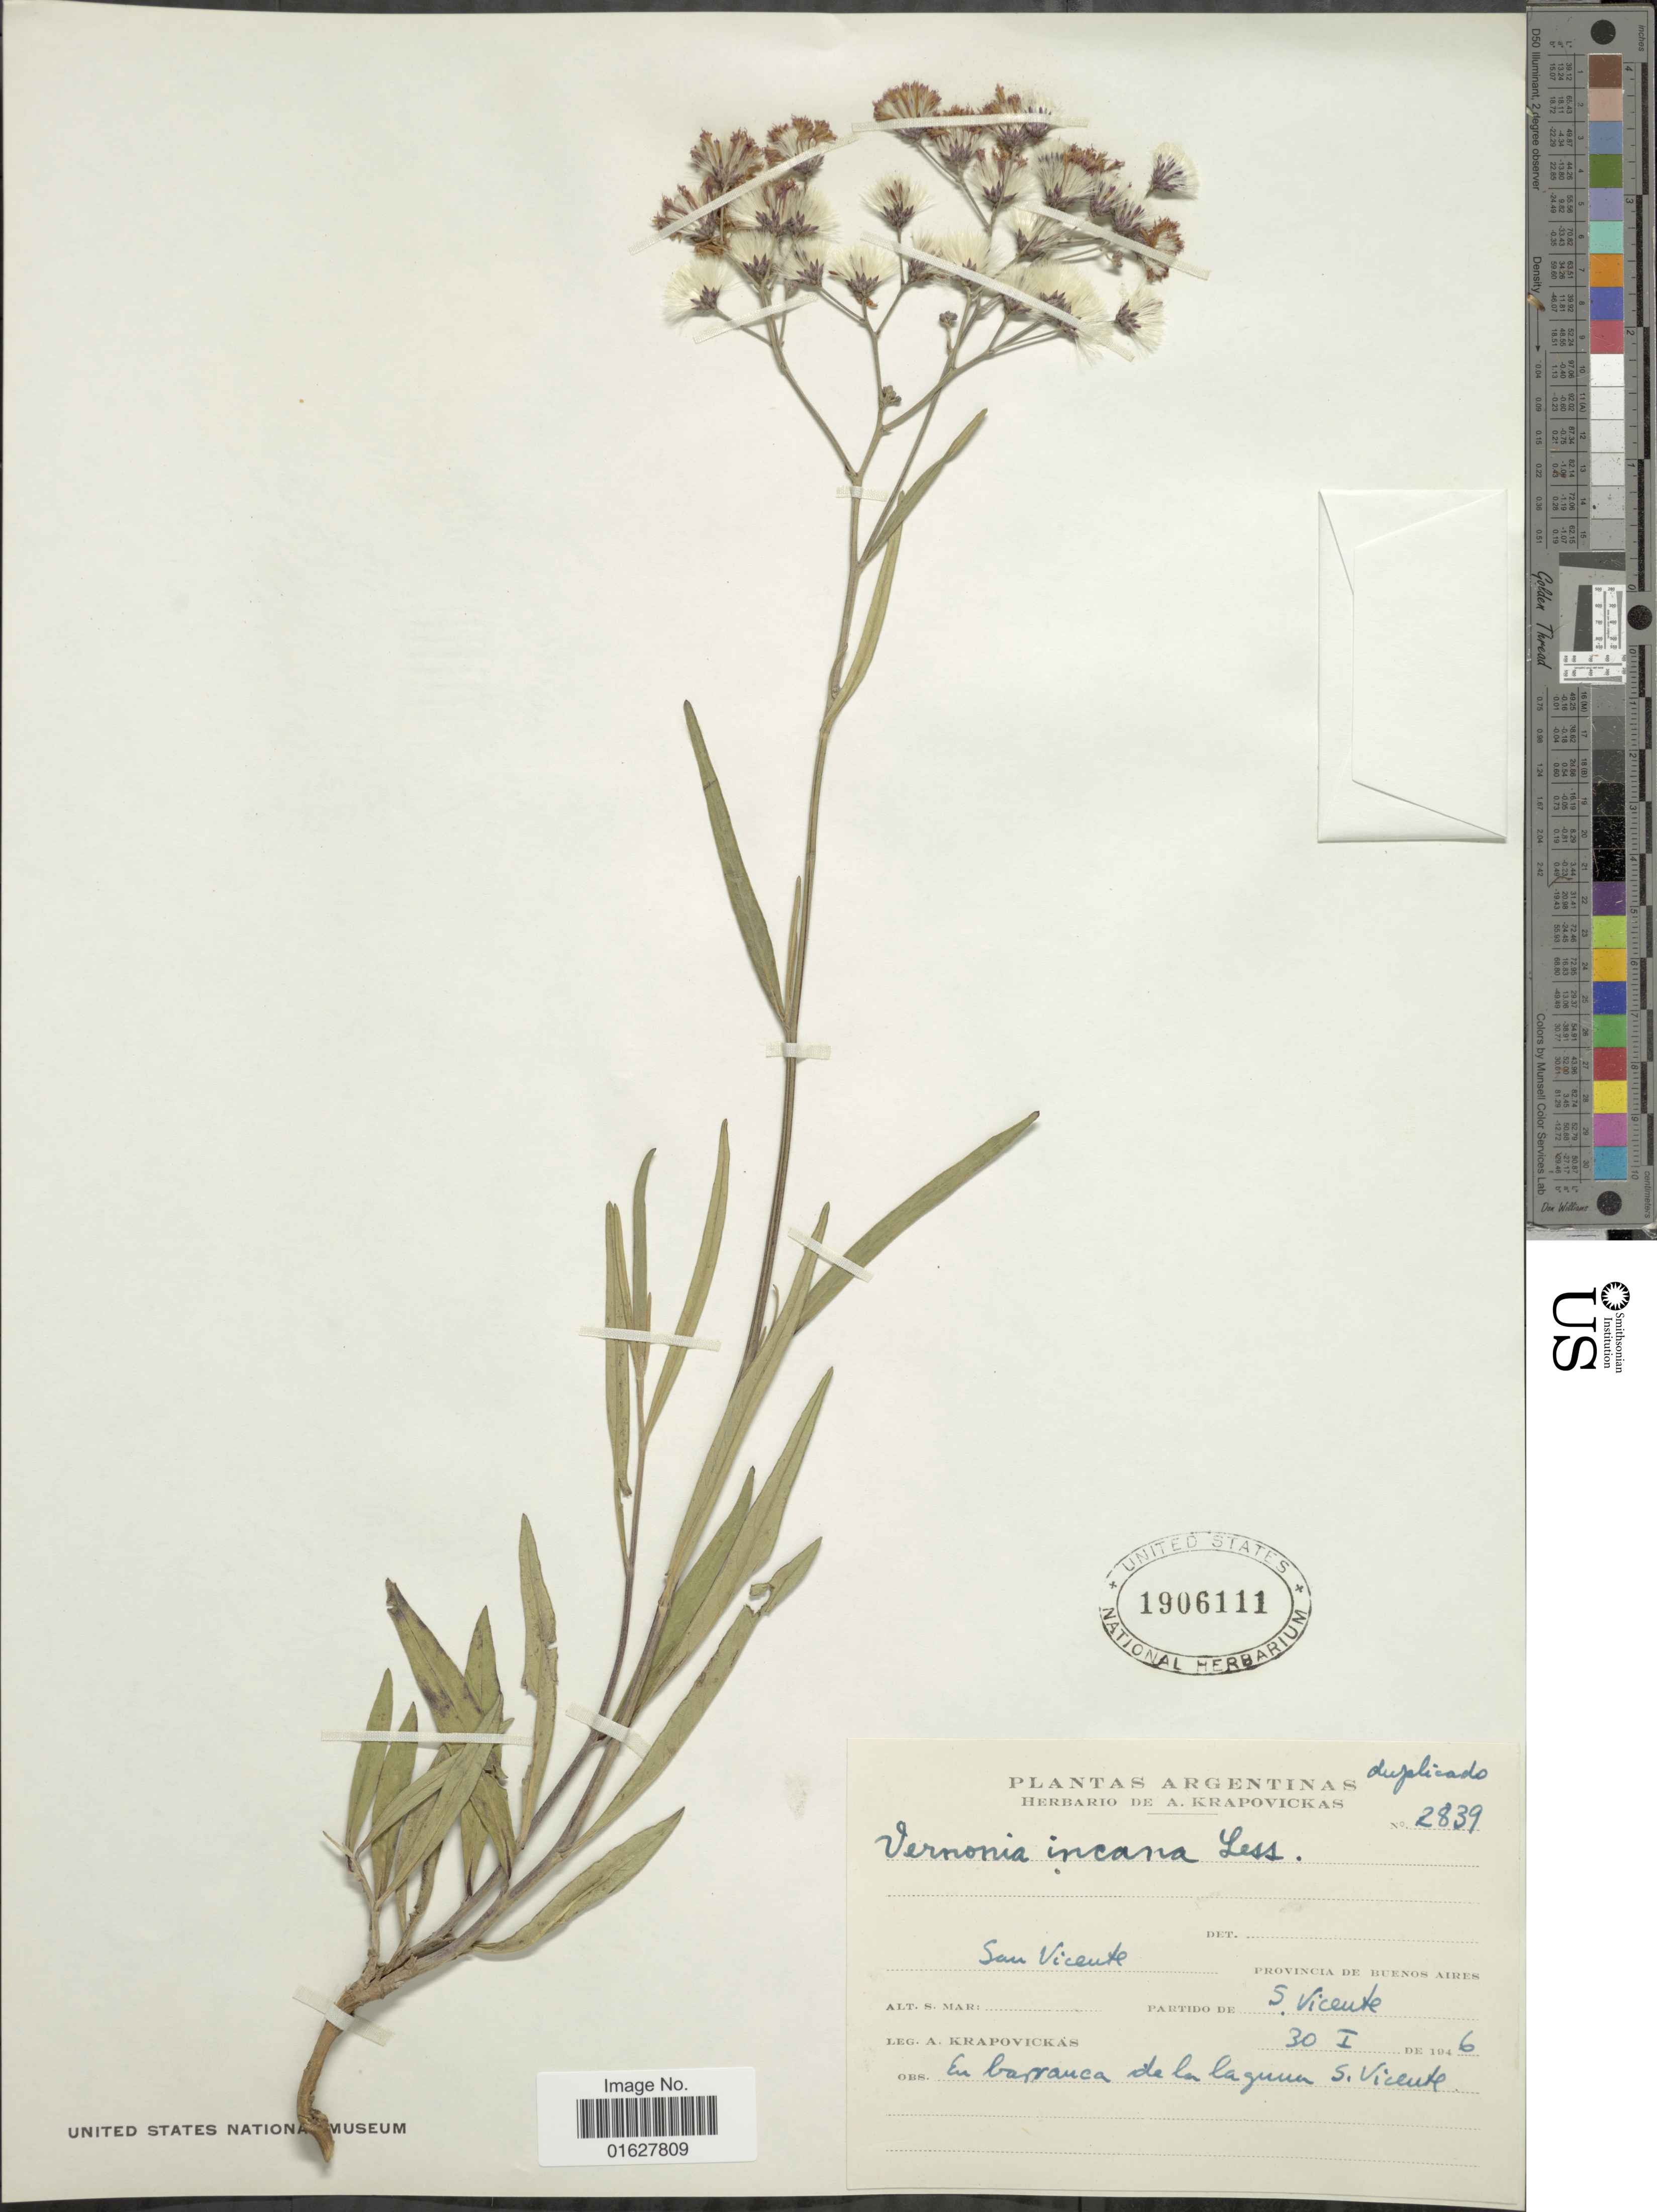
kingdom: Plantae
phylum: Tracheophyta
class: Magnoliopsida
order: Asterales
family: Asteraceae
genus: Vernonia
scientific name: Vernonia incana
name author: Less.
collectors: A. Krapovicas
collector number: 2839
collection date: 1946-01-30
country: Argentina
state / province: Buenos Aires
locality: Argentinas. Provincia de Buenos Aires. San Vicente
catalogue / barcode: US 1906111